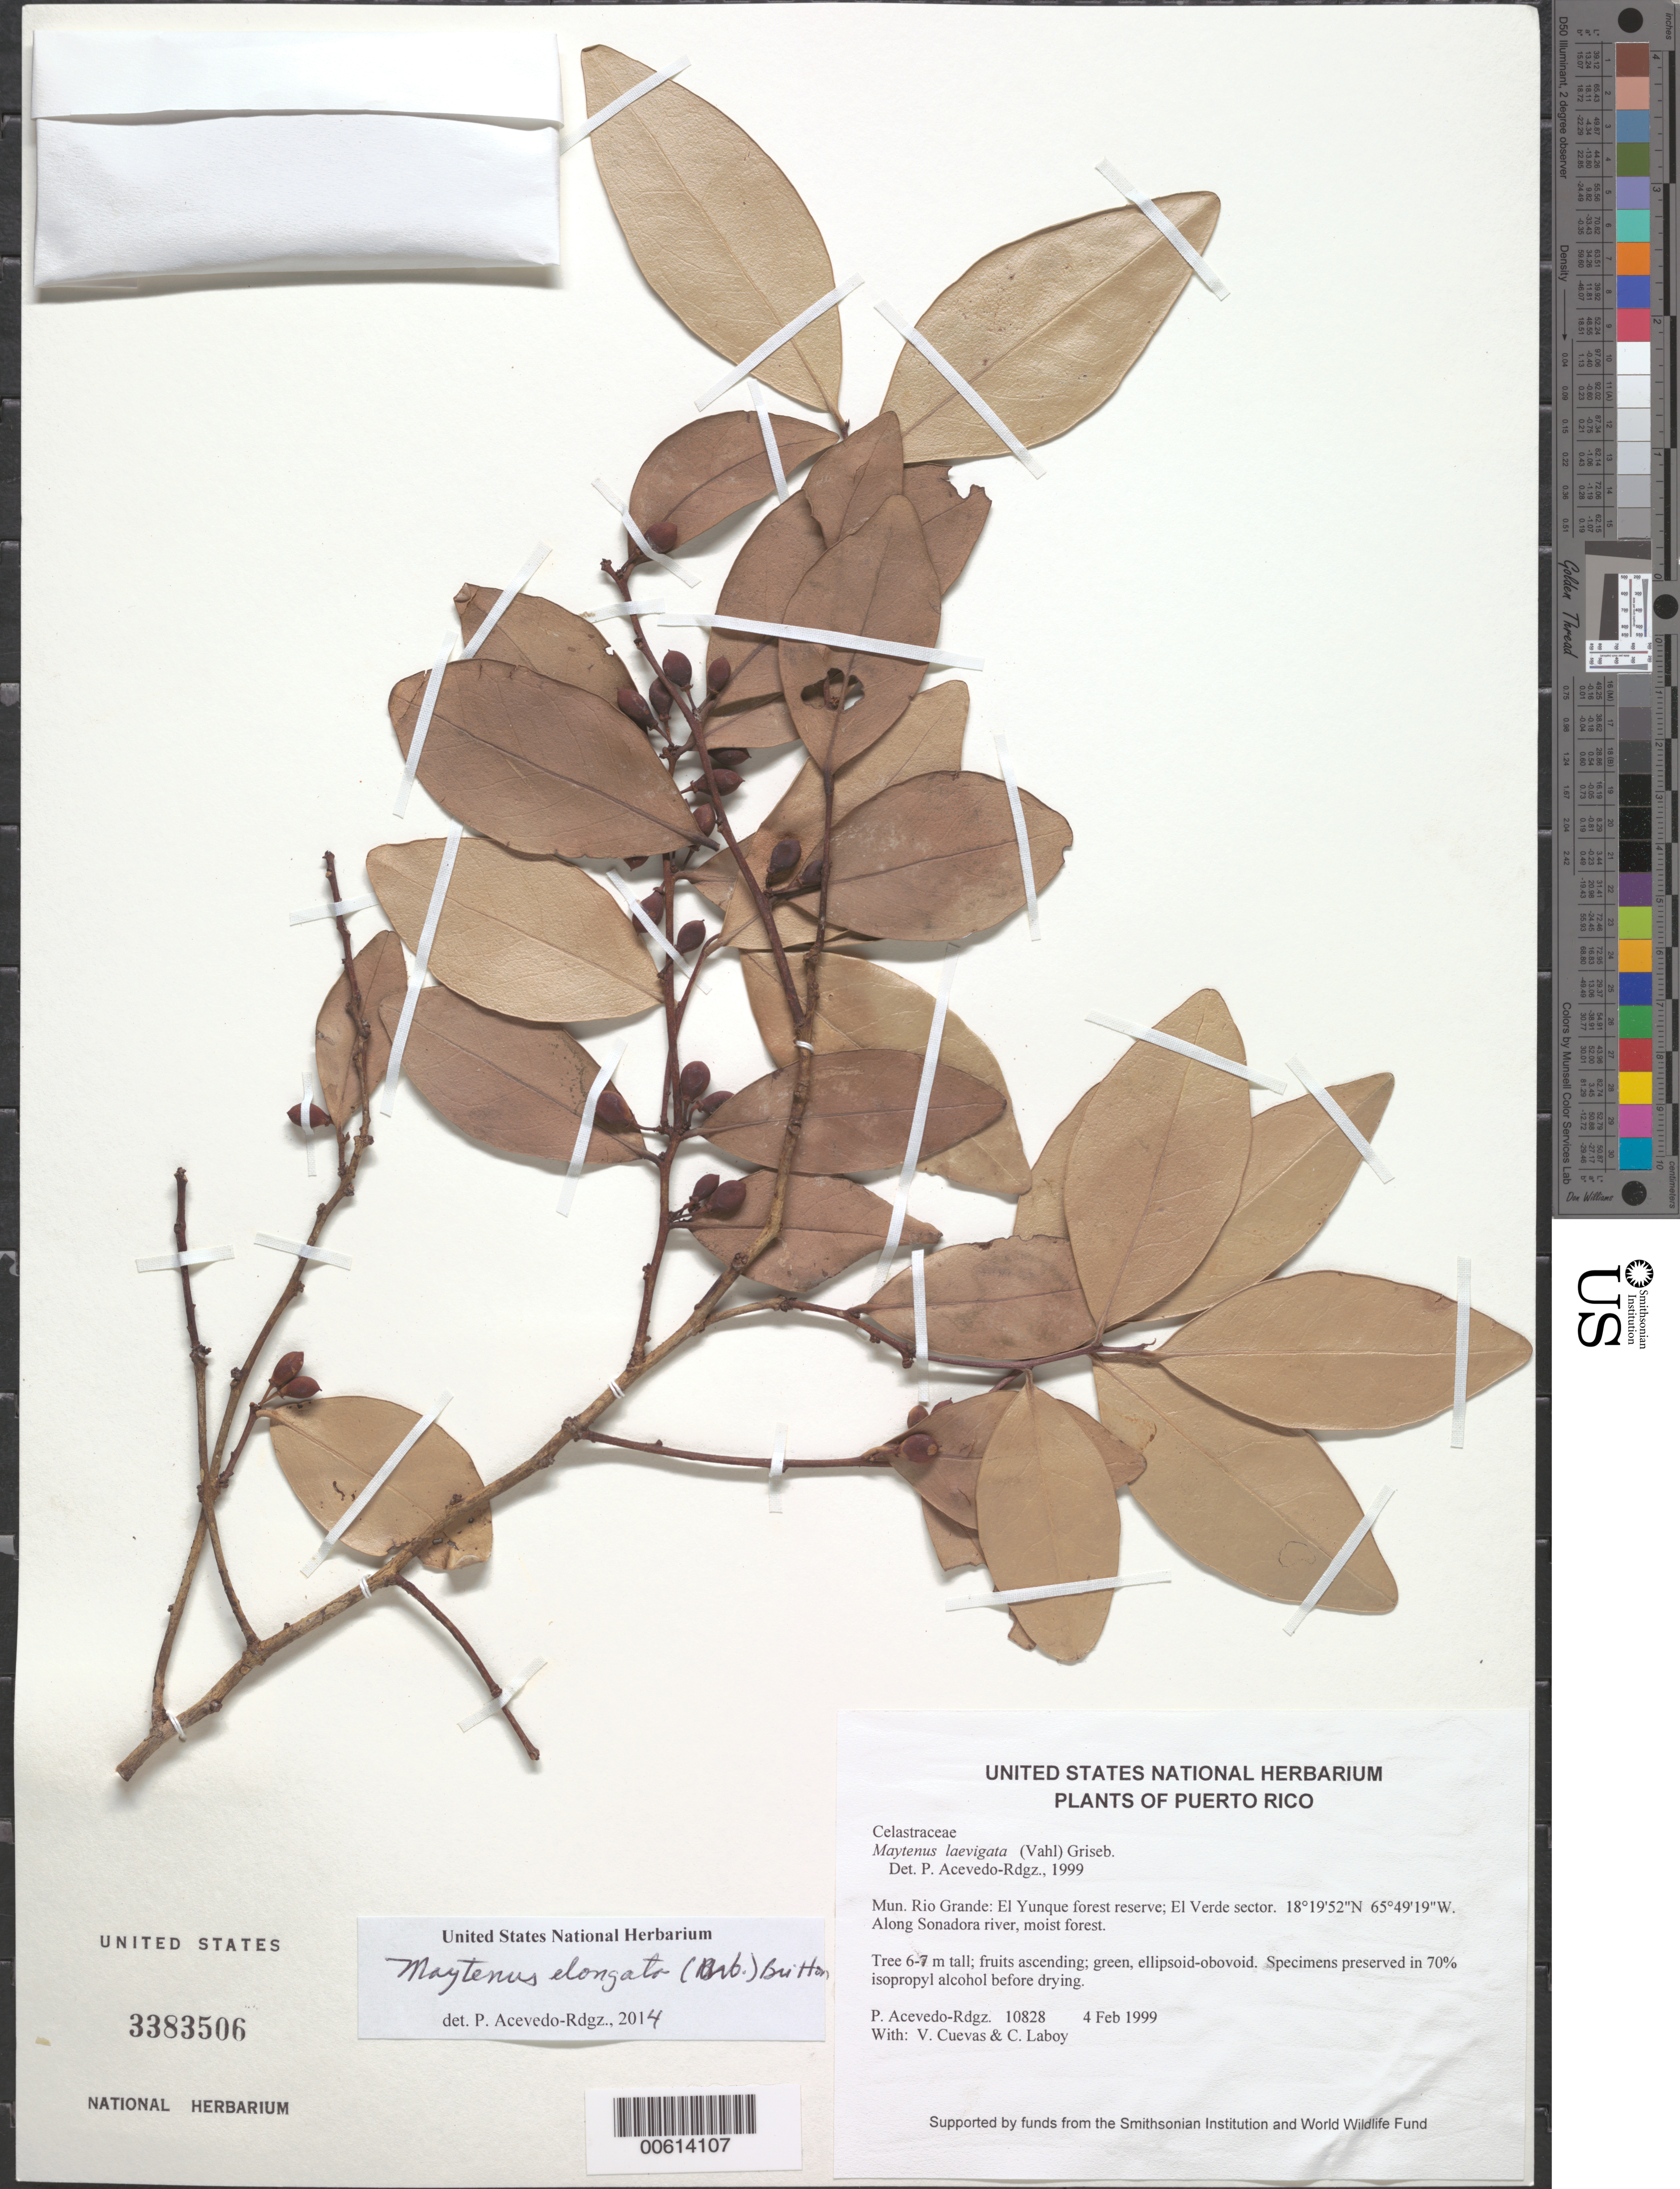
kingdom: Plantae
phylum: Tracheophyta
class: Magnoliopsida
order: Celastrales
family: Celastraceae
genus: Maytenus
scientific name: Maytenus elongata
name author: (Urb.) Britton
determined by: Acevedo-Rodríguez, P., (BOT), Smithsonian Institution - National Museum of Natural History (UNITED STATES)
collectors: P. Acevedo-Rodr., V. Cuevas & C. Laboy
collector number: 10828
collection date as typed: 04 Feb 1999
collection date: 1999-02-04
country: Puerto Rico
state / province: Río Grande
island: Puerto Rico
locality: Rio Grande: El Yunque forest reserve; El Verde sector.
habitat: Along Sonadora river, moist forest.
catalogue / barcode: US 3383506